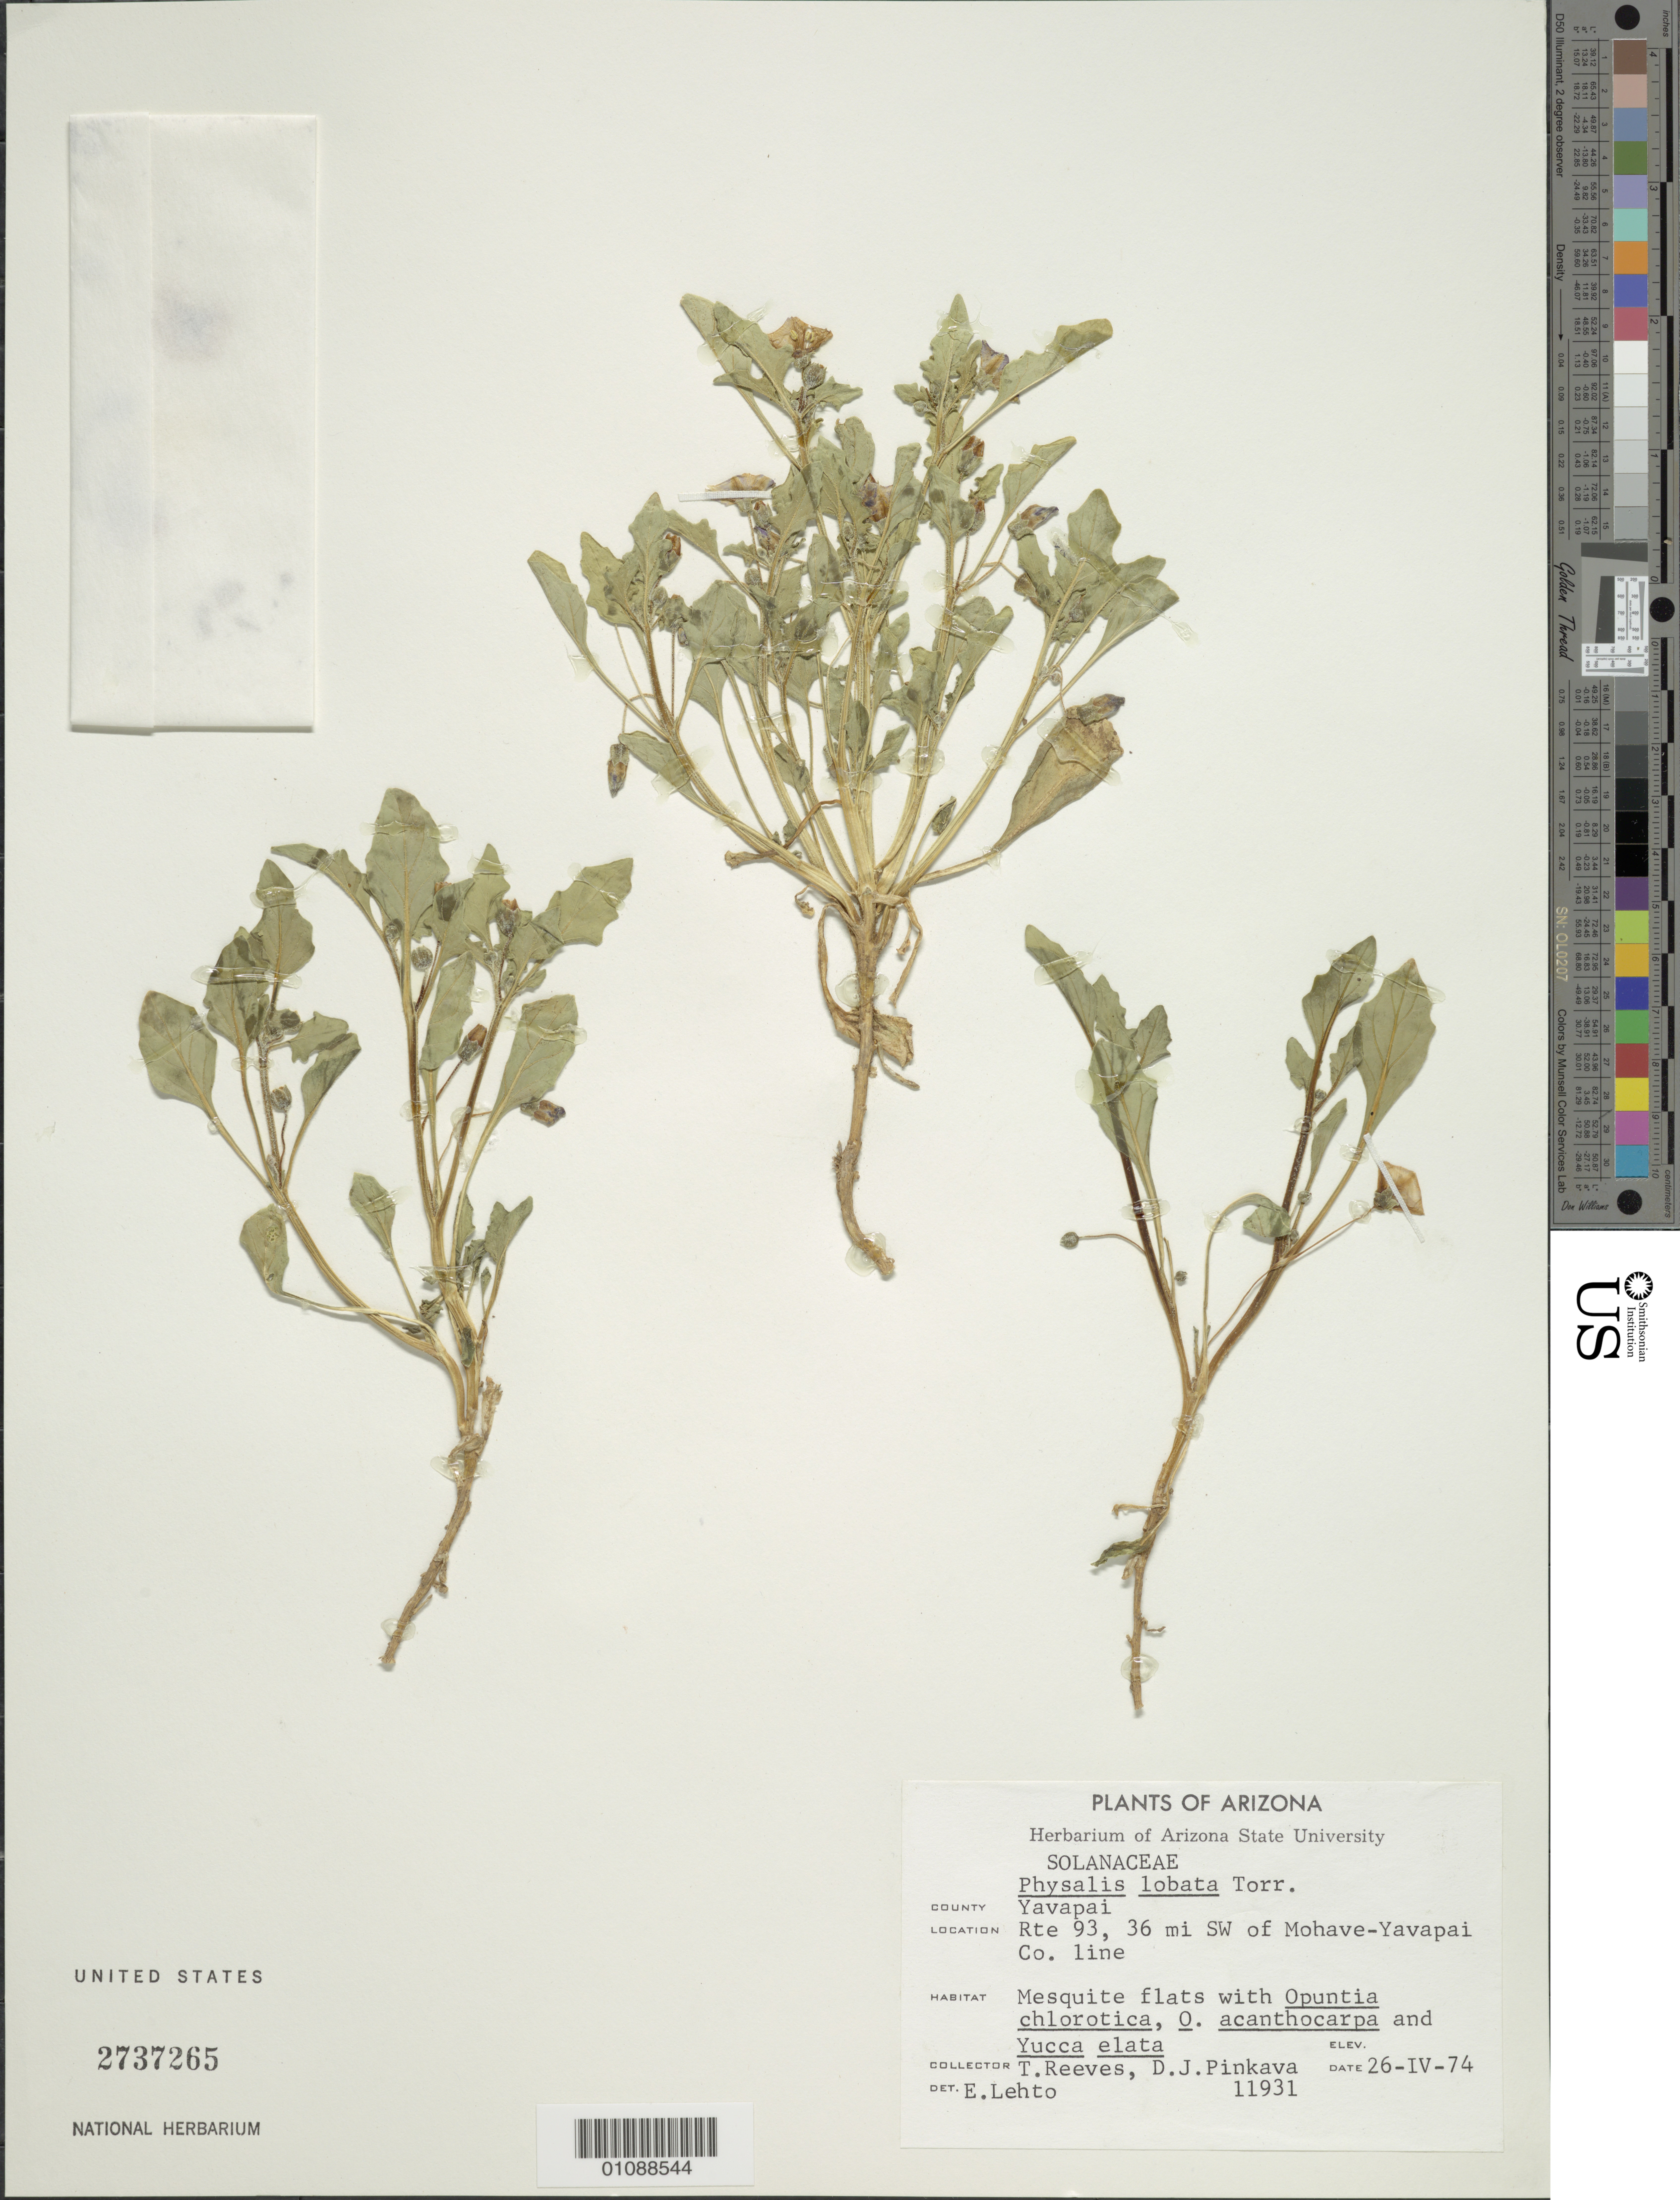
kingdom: Plantae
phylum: Tracheophyta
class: Magnoliopsida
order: Solanales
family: Solanaceae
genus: Physalis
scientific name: Physalis lobata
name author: Torr.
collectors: T. Reeves & D. J. Pinkava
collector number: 11931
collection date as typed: Transcribed d/m/y: 26/4/74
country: United States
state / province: Arizona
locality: County Yavapai. Rte 93, 36 mi SW of Mohave-Yavapai Co. line.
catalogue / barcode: US 2737265